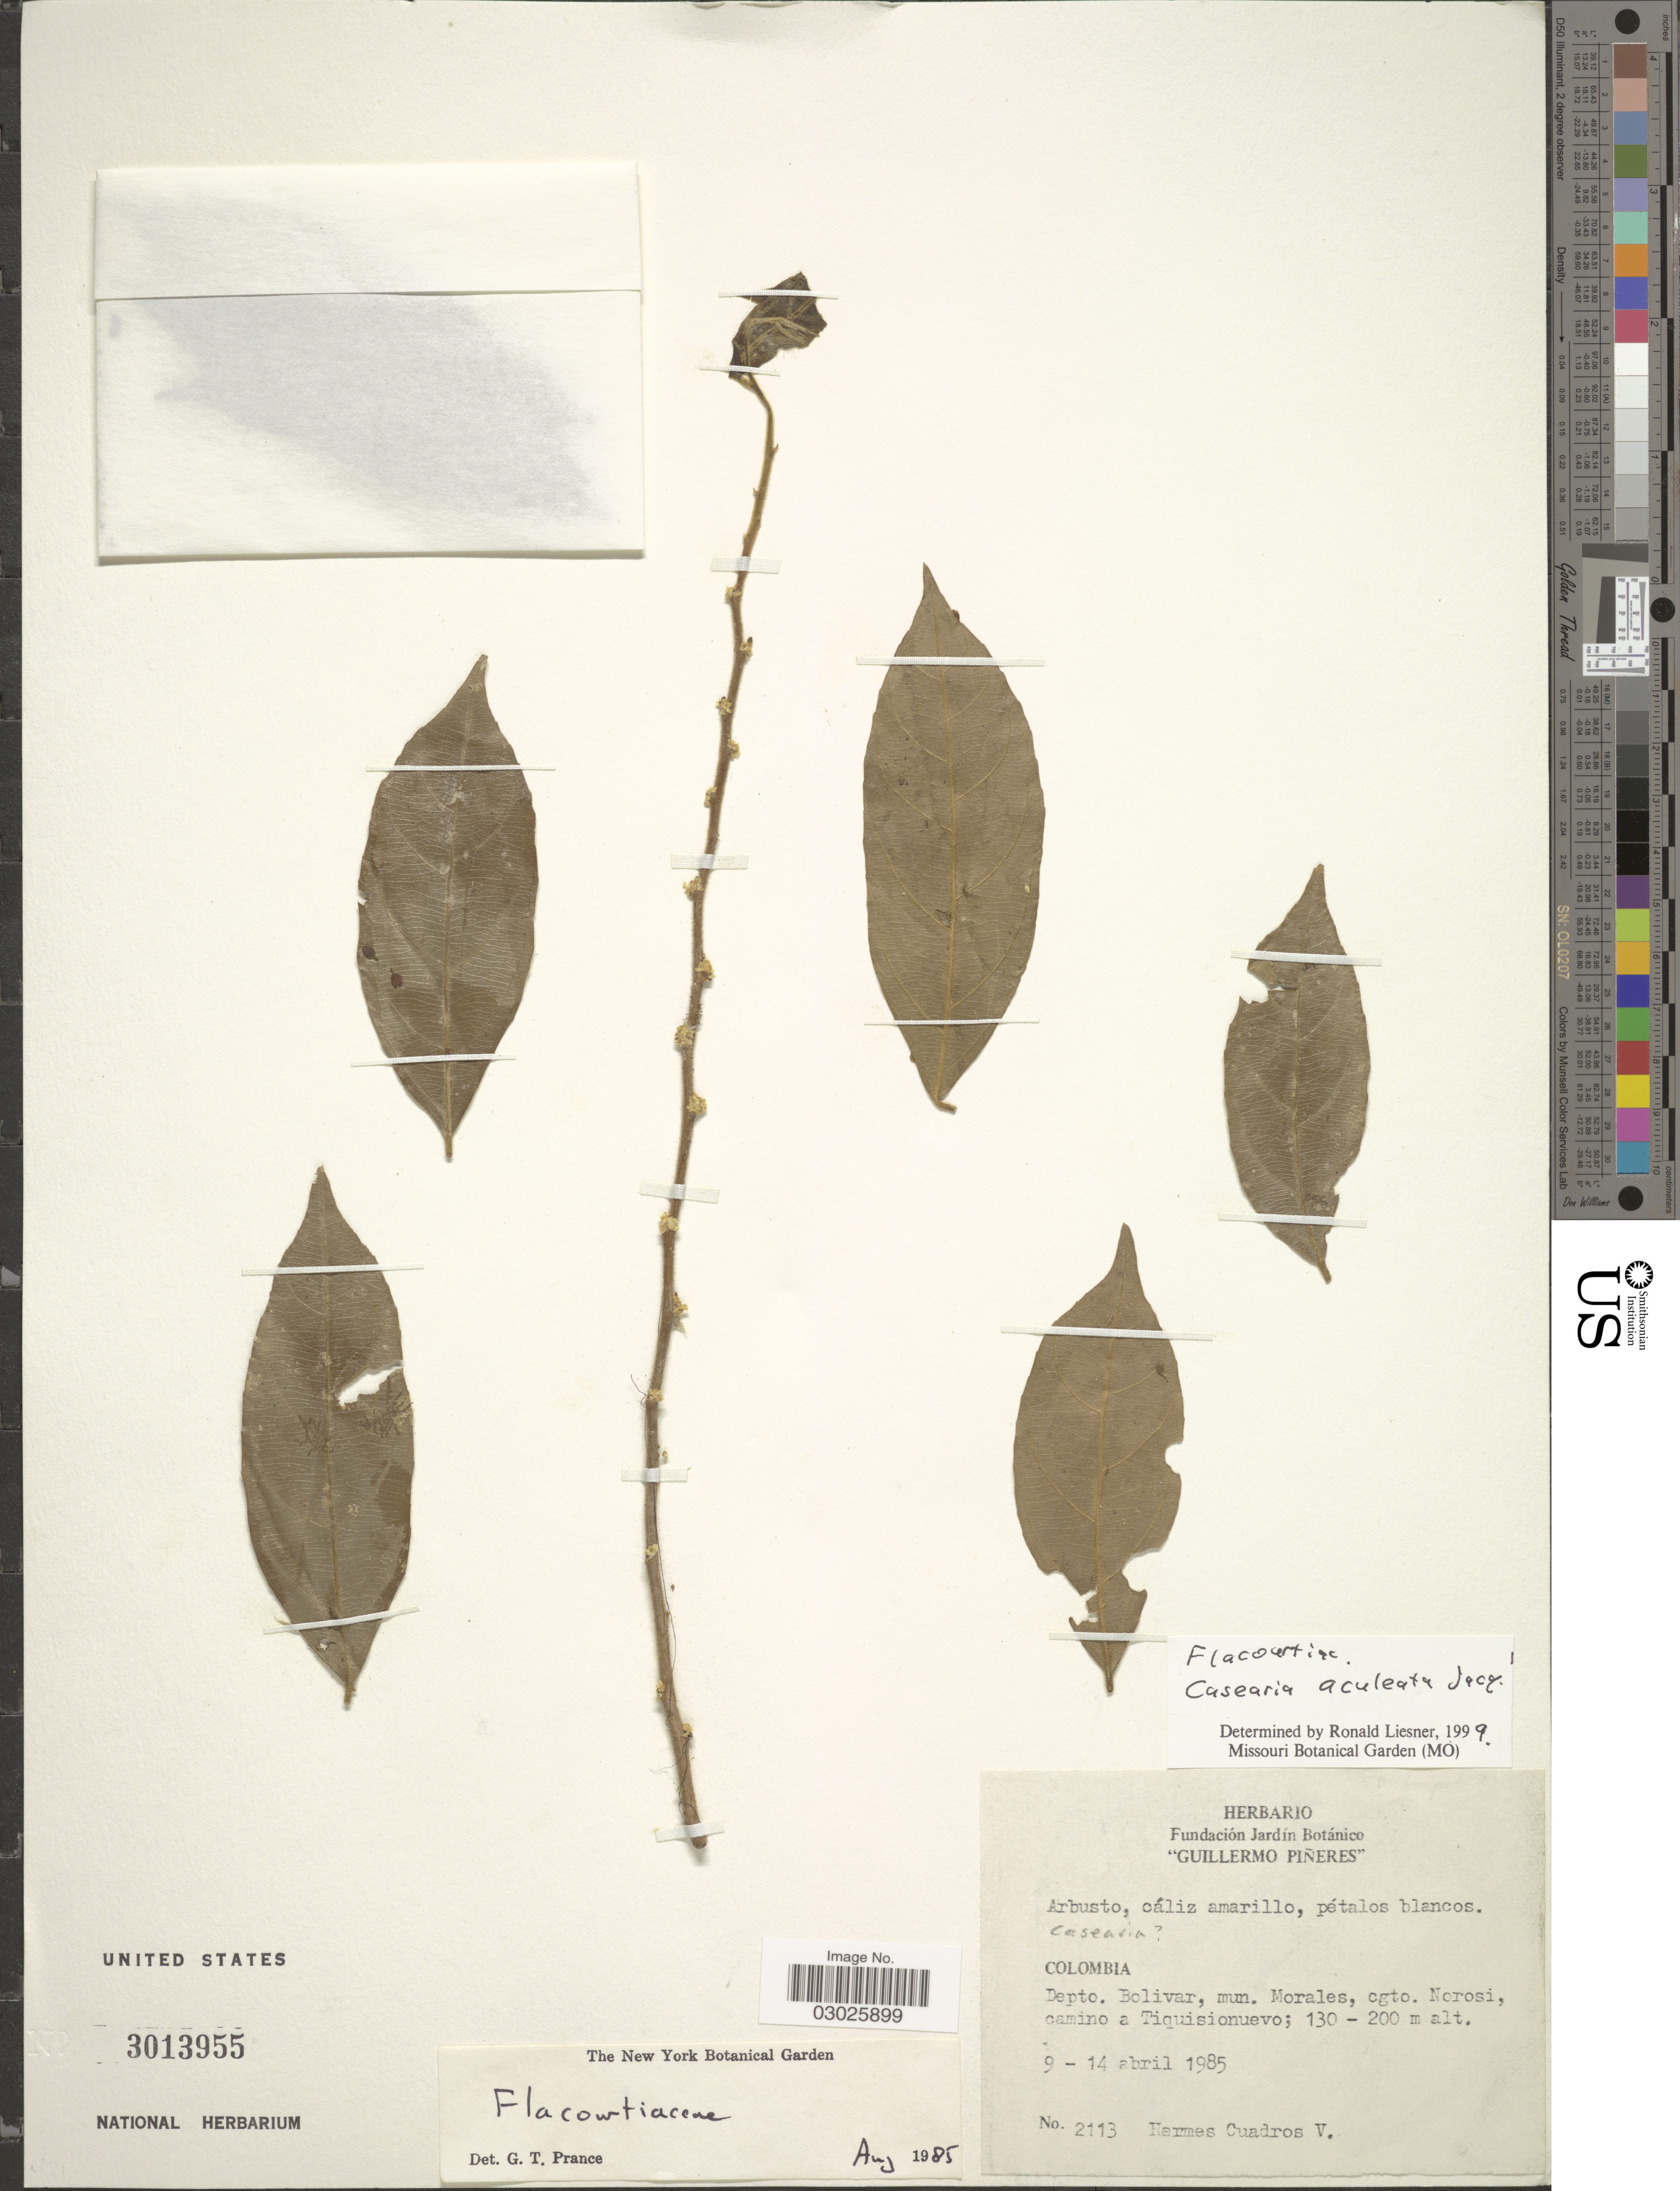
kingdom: Plantae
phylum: Tracheophyta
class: Magnoliopsida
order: Malpighiales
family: Salicaceae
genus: Casearia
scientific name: Casearia aculeata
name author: Jacq.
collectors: H. Cuadros V.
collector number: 2113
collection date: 1985-04-09/1985-04-14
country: Colombia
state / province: Bolívar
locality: Depto. Bolívar, mun. Morales, cgto. Norosi, camino a Tiquisionuevo.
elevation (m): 130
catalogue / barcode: US 3013955